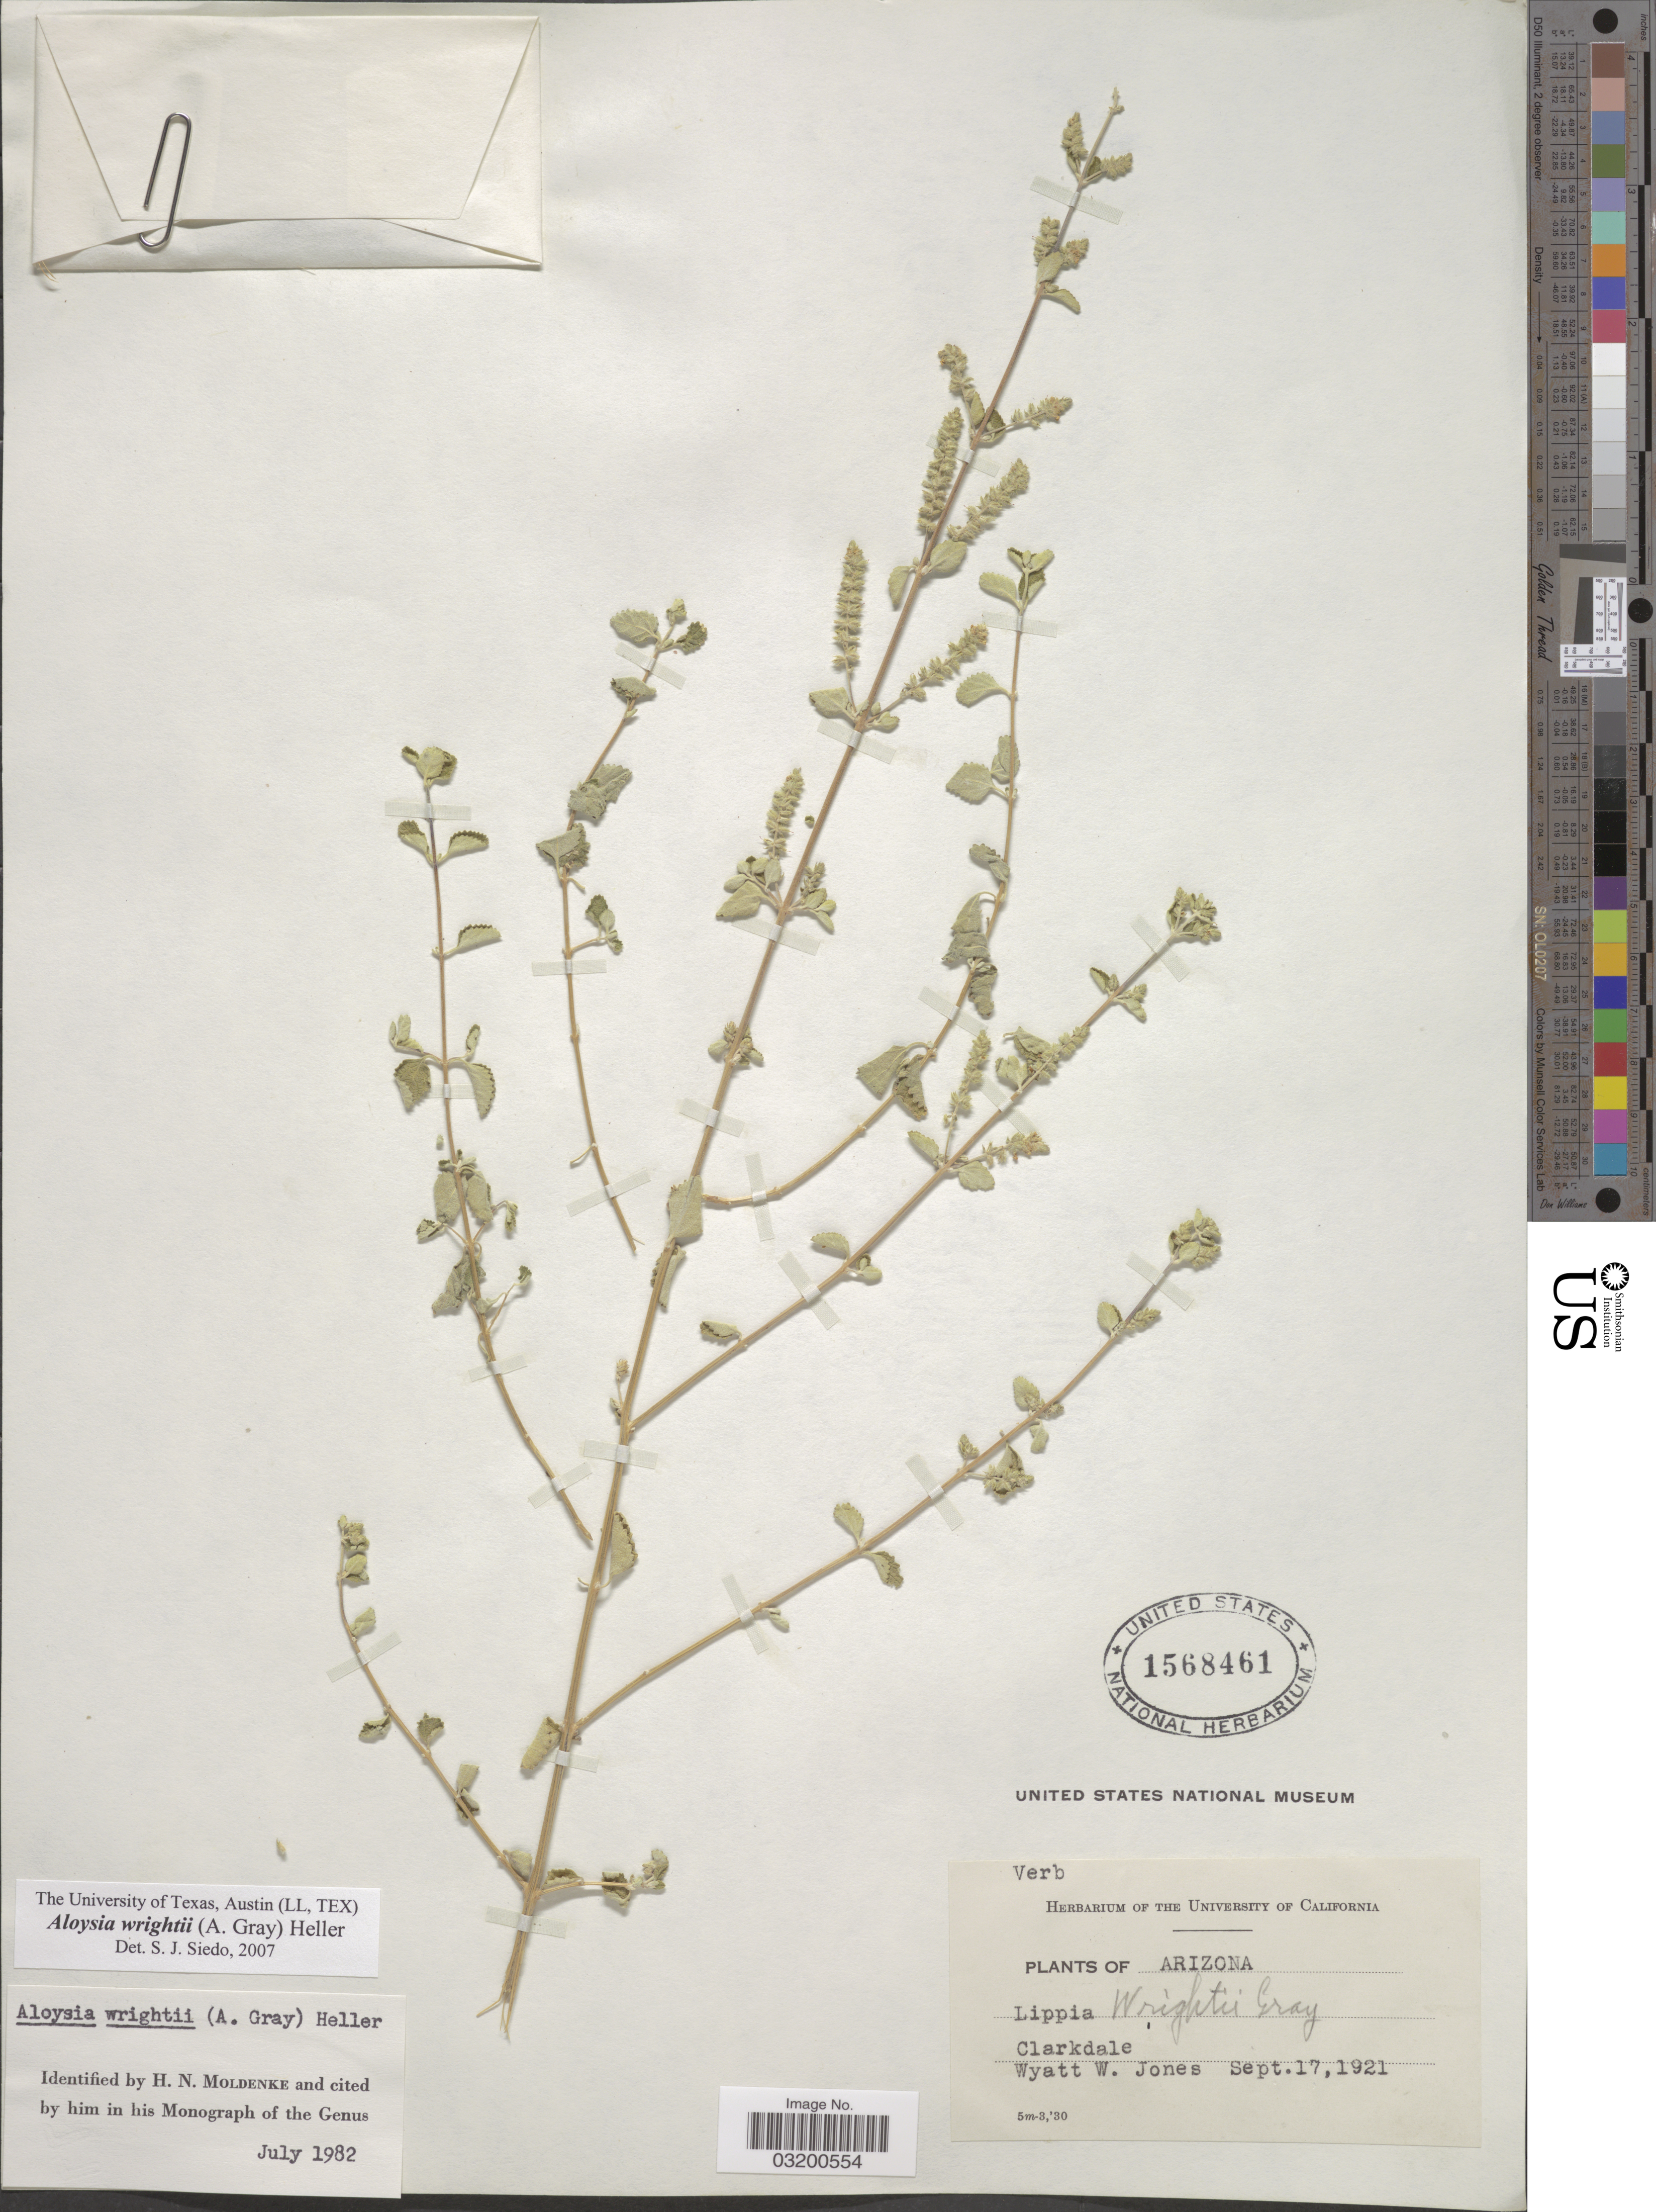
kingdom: Plantae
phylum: Tracheophyta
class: Magnoliopsida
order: Lamiales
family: Verbenaceae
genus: Aloysia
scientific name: Aloysia wrightii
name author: A. Heller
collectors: W. W. Jones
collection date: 1921-09-17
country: United States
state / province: Arizona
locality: Clarkdale.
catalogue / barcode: US 1568461